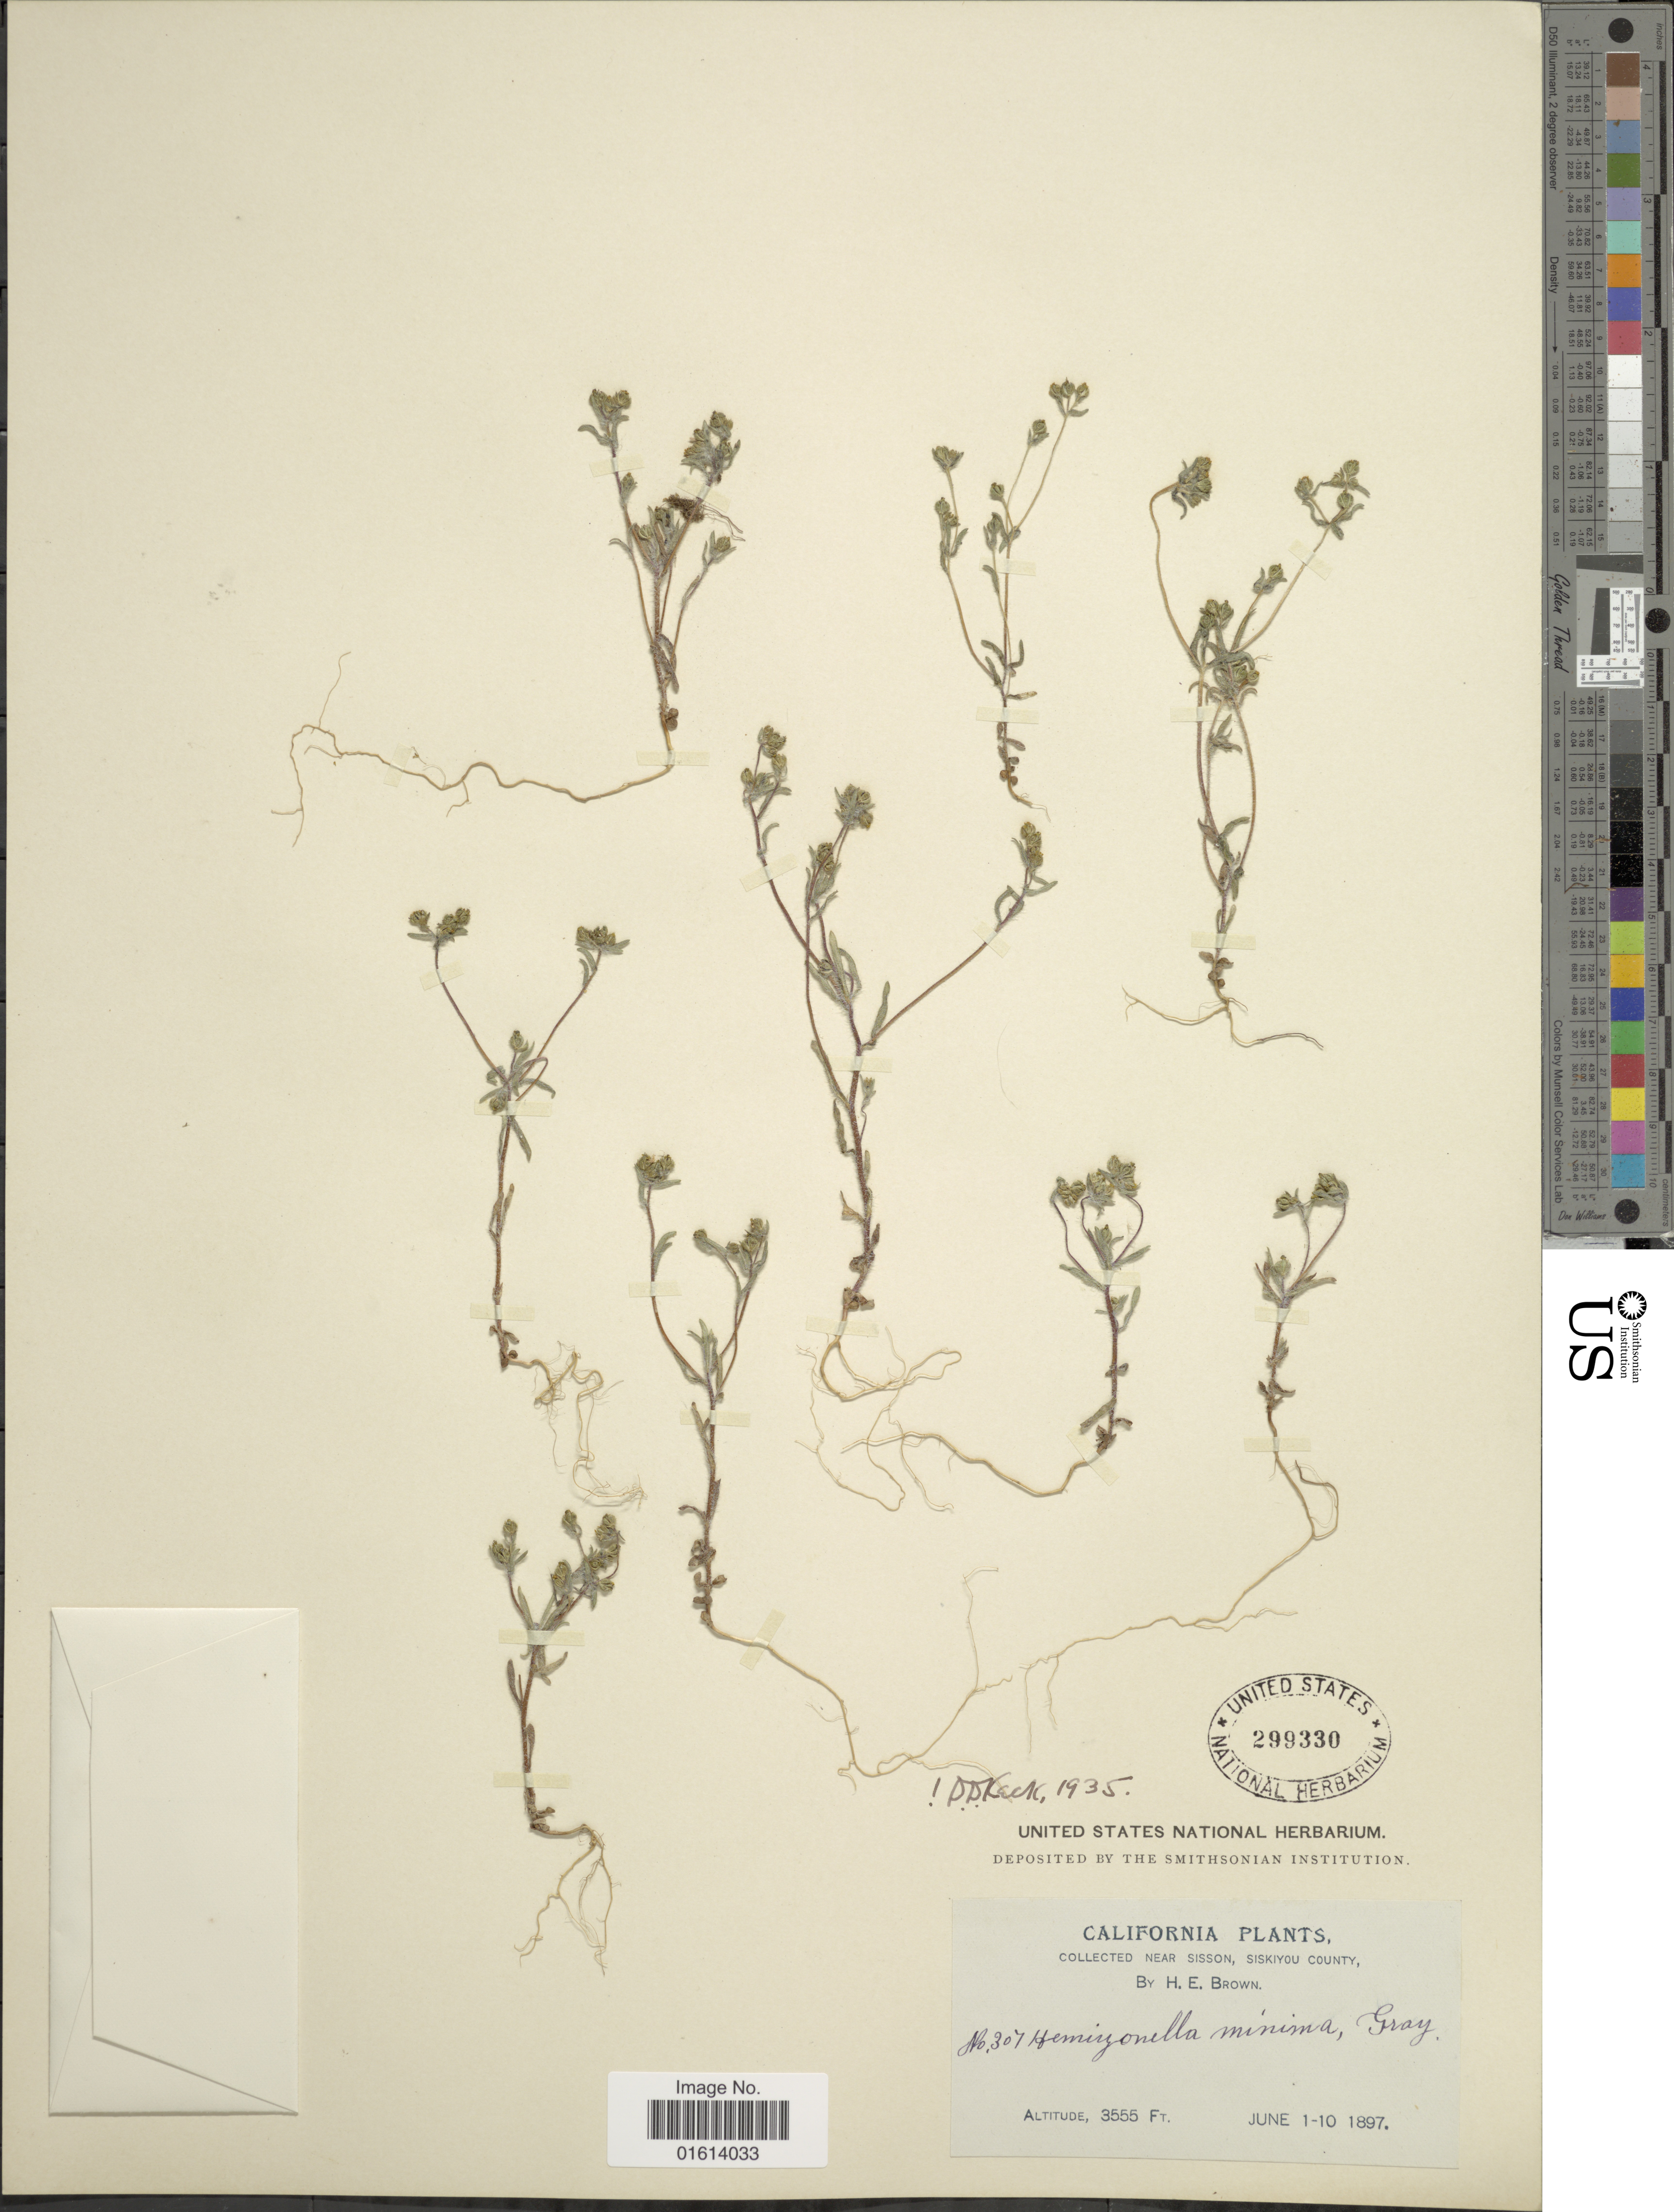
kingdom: Plantae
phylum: Tracheophyta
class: Magnoliopsida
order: Asterales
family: Asteraceae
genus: Hemizonella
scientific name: Hemizonella minima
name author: (A. Gray) A. Gray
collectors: H. E. Brown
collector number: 307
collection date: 1897-06-01/1897-06-10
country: United States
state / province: California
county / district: Siskiyou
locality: Near Sisson, Siskiyou County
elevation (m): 1084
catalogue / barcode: US 299330